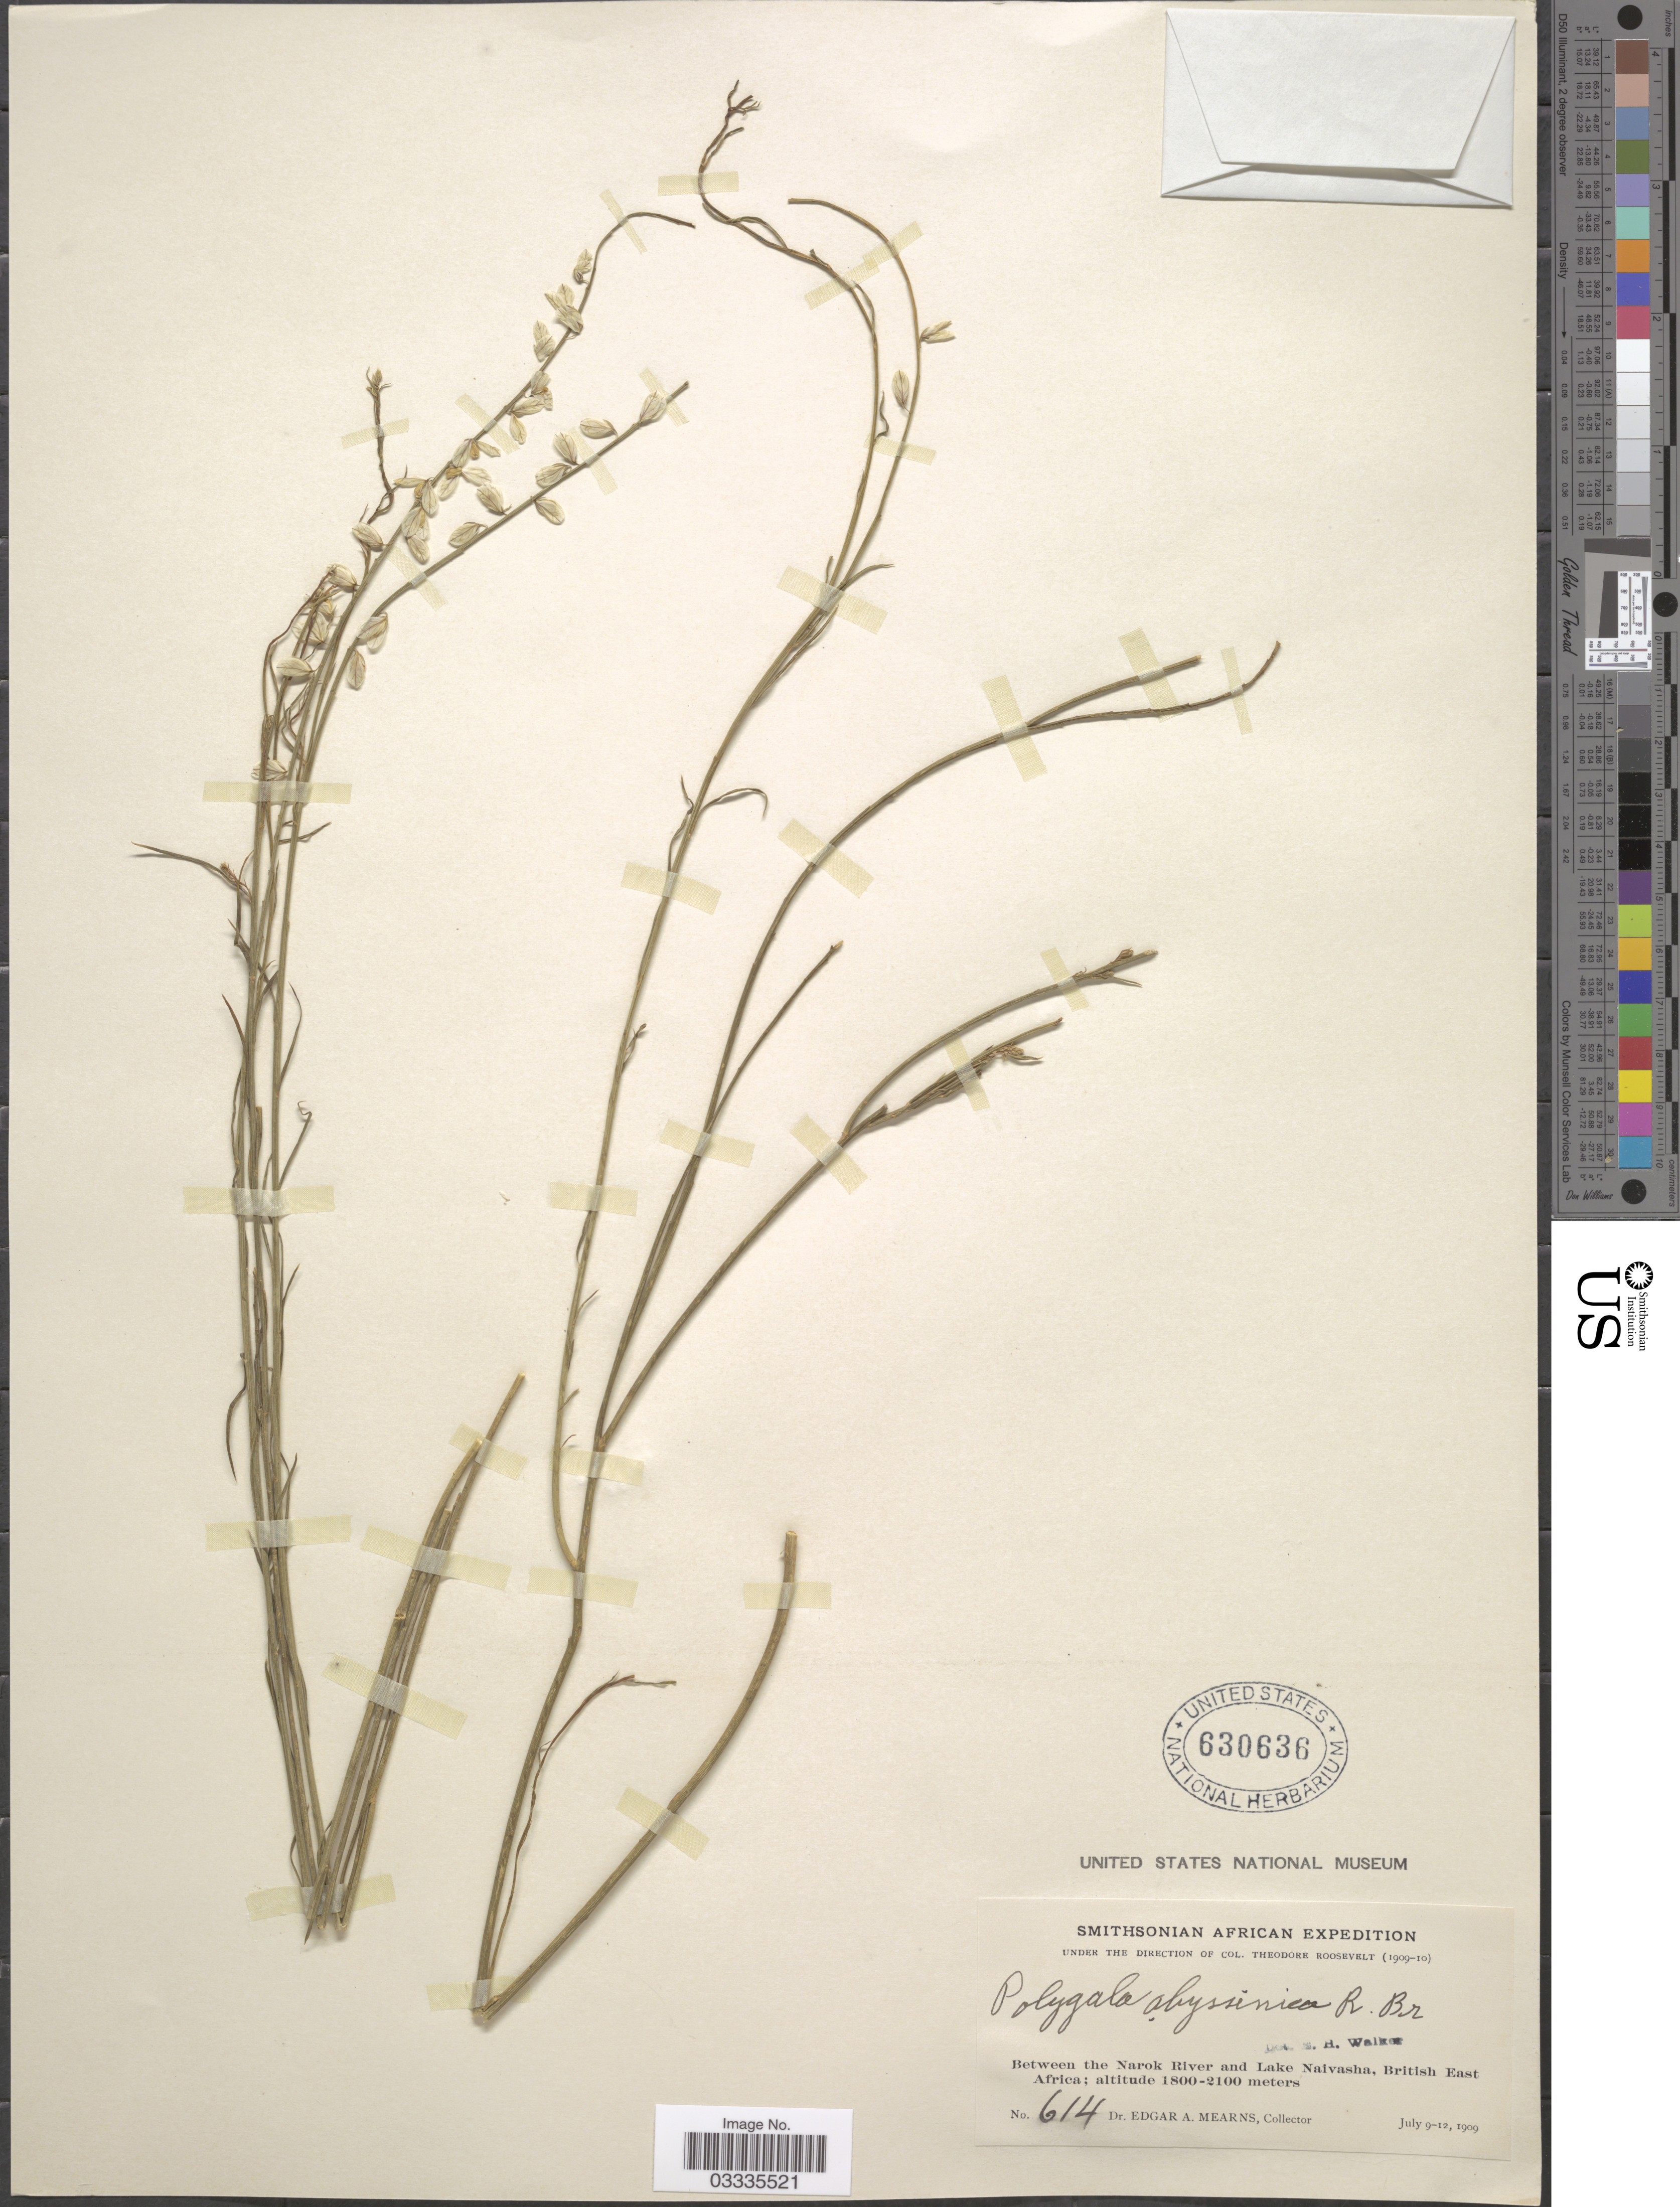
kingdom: Plantae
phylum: Tracheophyta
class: Magnoliopsida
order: Fabales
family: Polygalaceae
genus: Polygala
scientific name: Polygala abyssinica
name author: R. Br. ex Fresen.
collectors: E. A. Mearns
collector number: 614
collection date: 1909-07-09/1909-07-12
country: Kenya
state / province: Narok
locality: Between the Narok River and Lake Naivasha, British East Africa.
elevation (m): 1800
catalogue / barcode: US 630636